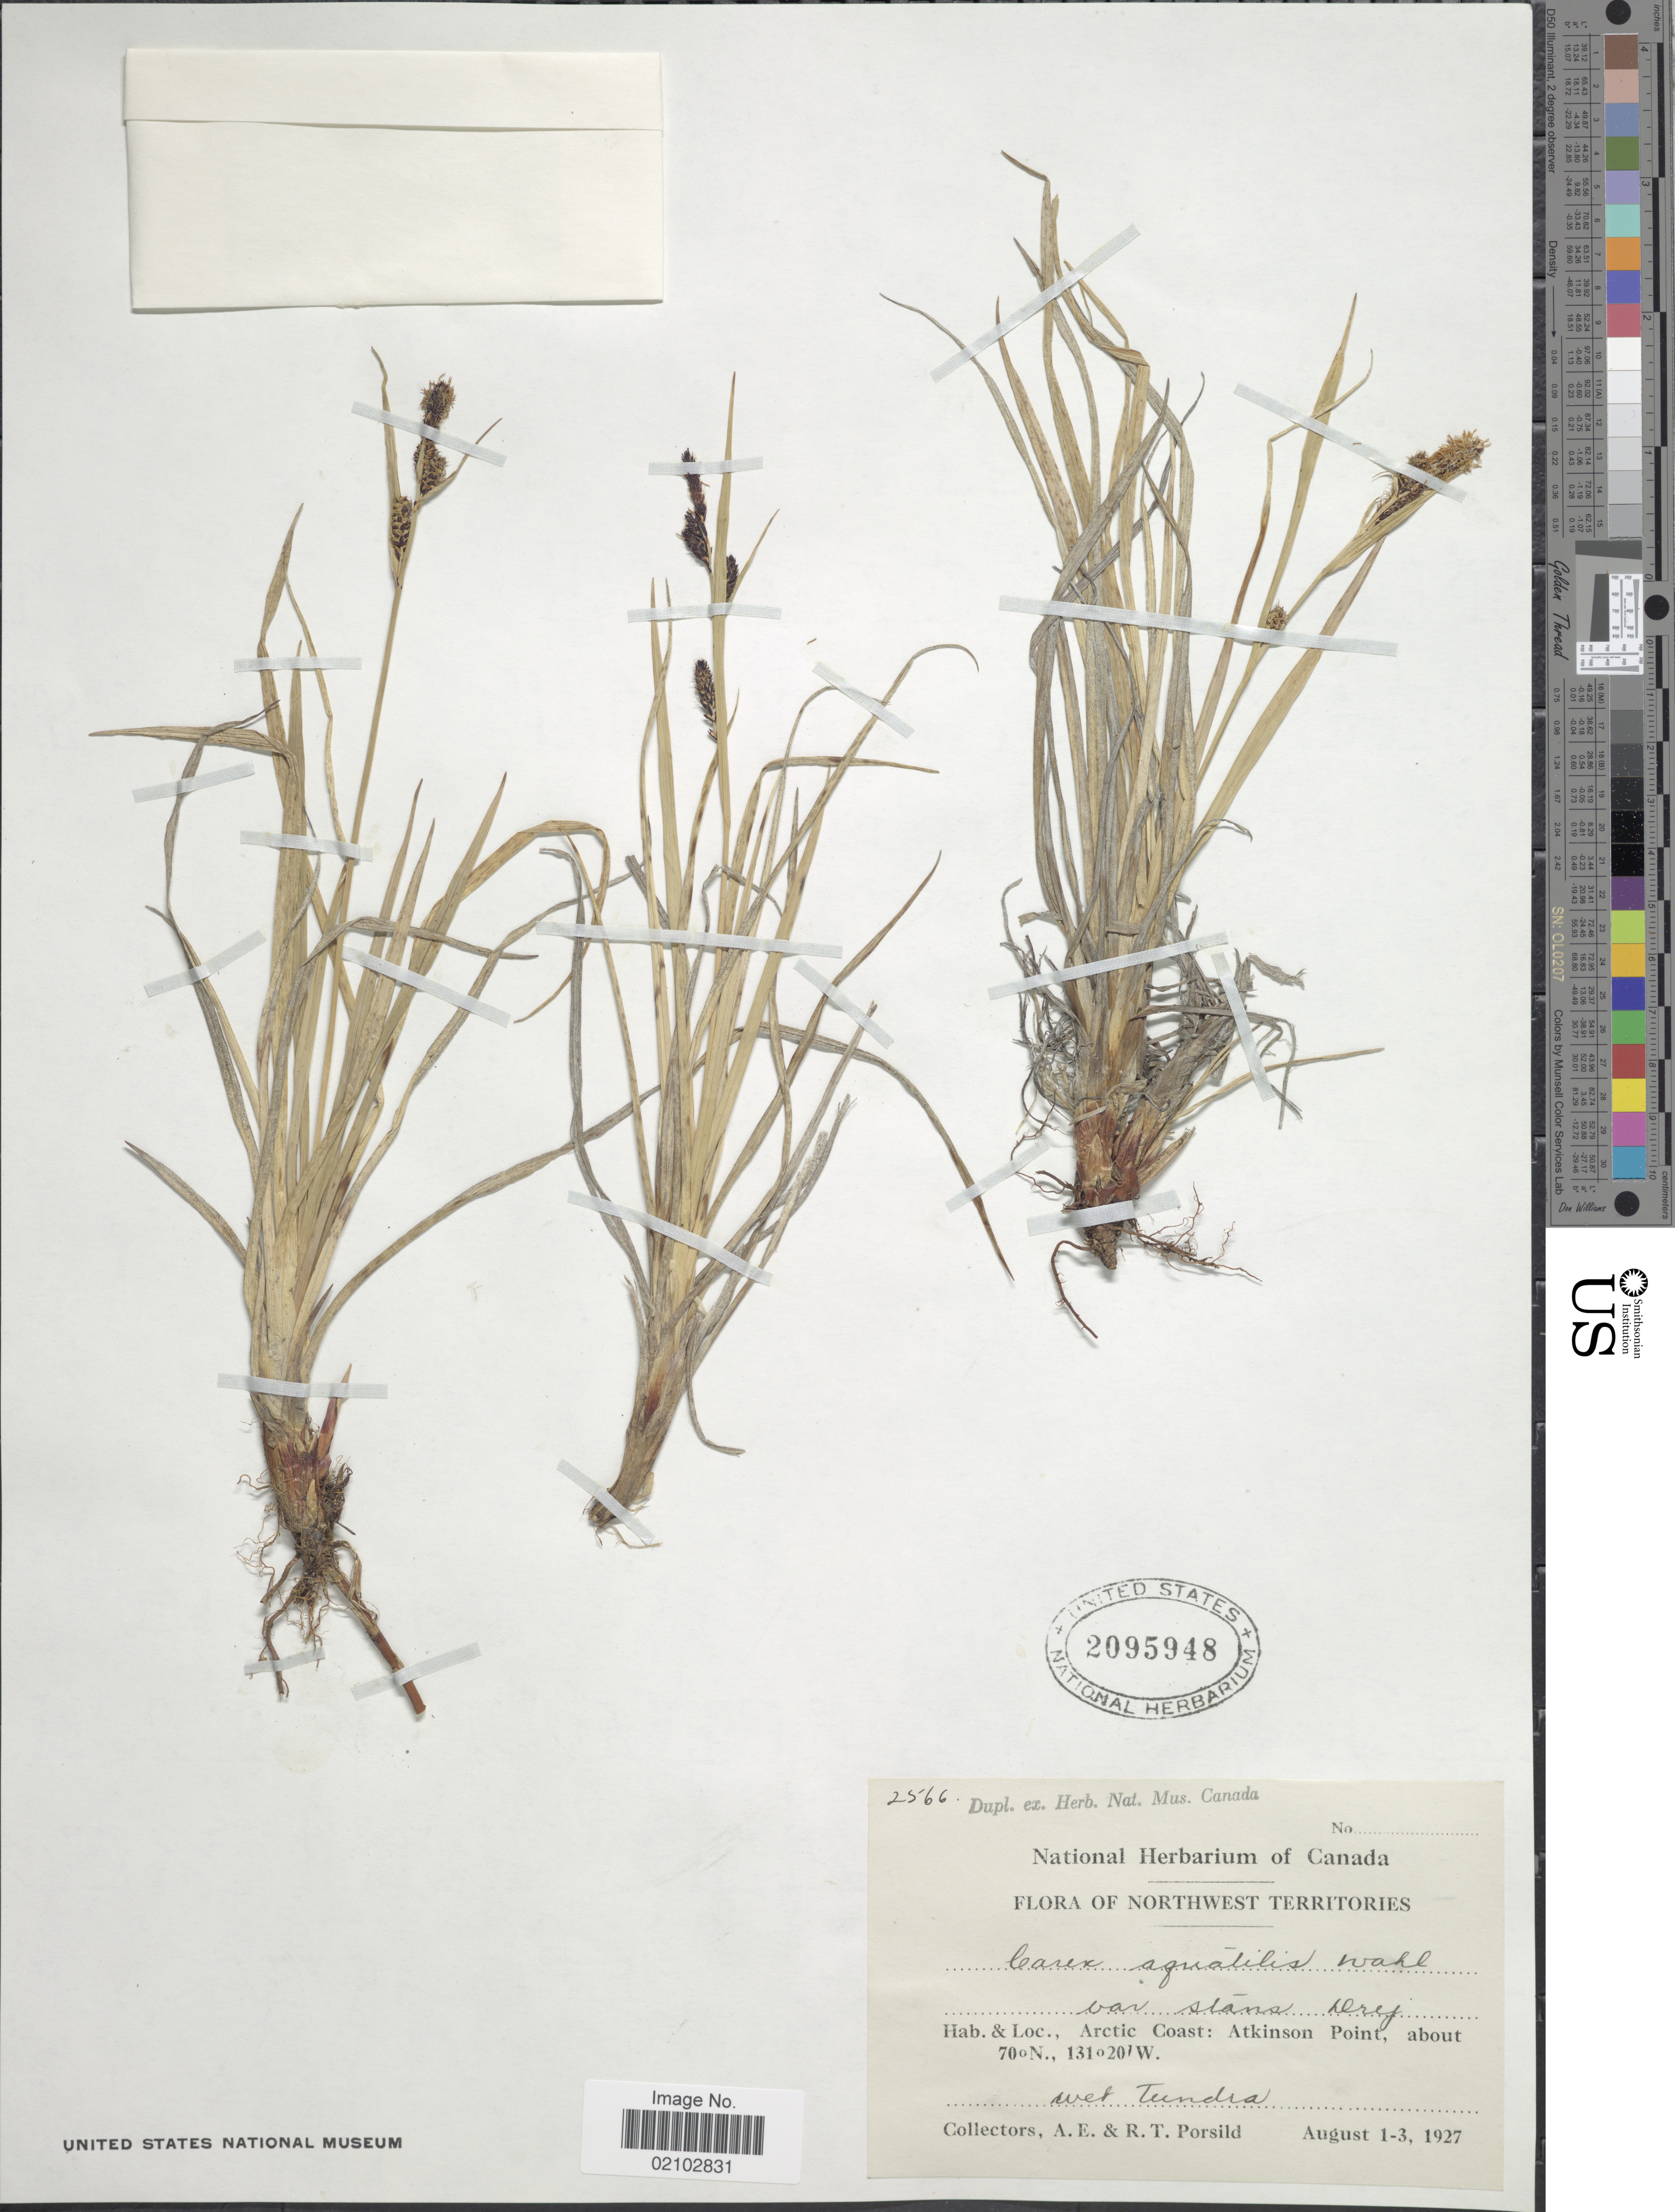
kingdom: Plantae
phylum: Tracheophyta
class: Liliopsida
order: Poales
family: Cyperaceae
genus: Carex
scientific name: Carex aquatilis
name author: Wahlenb.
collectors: A. E. Porsild & R. T. Porsild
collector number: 2566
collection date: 1927-08-01/1927-08-03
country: Canada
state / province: Northwest Territories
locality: Arctic Coast: Atkinson Point, wet tundras.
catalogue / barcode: US 2095948